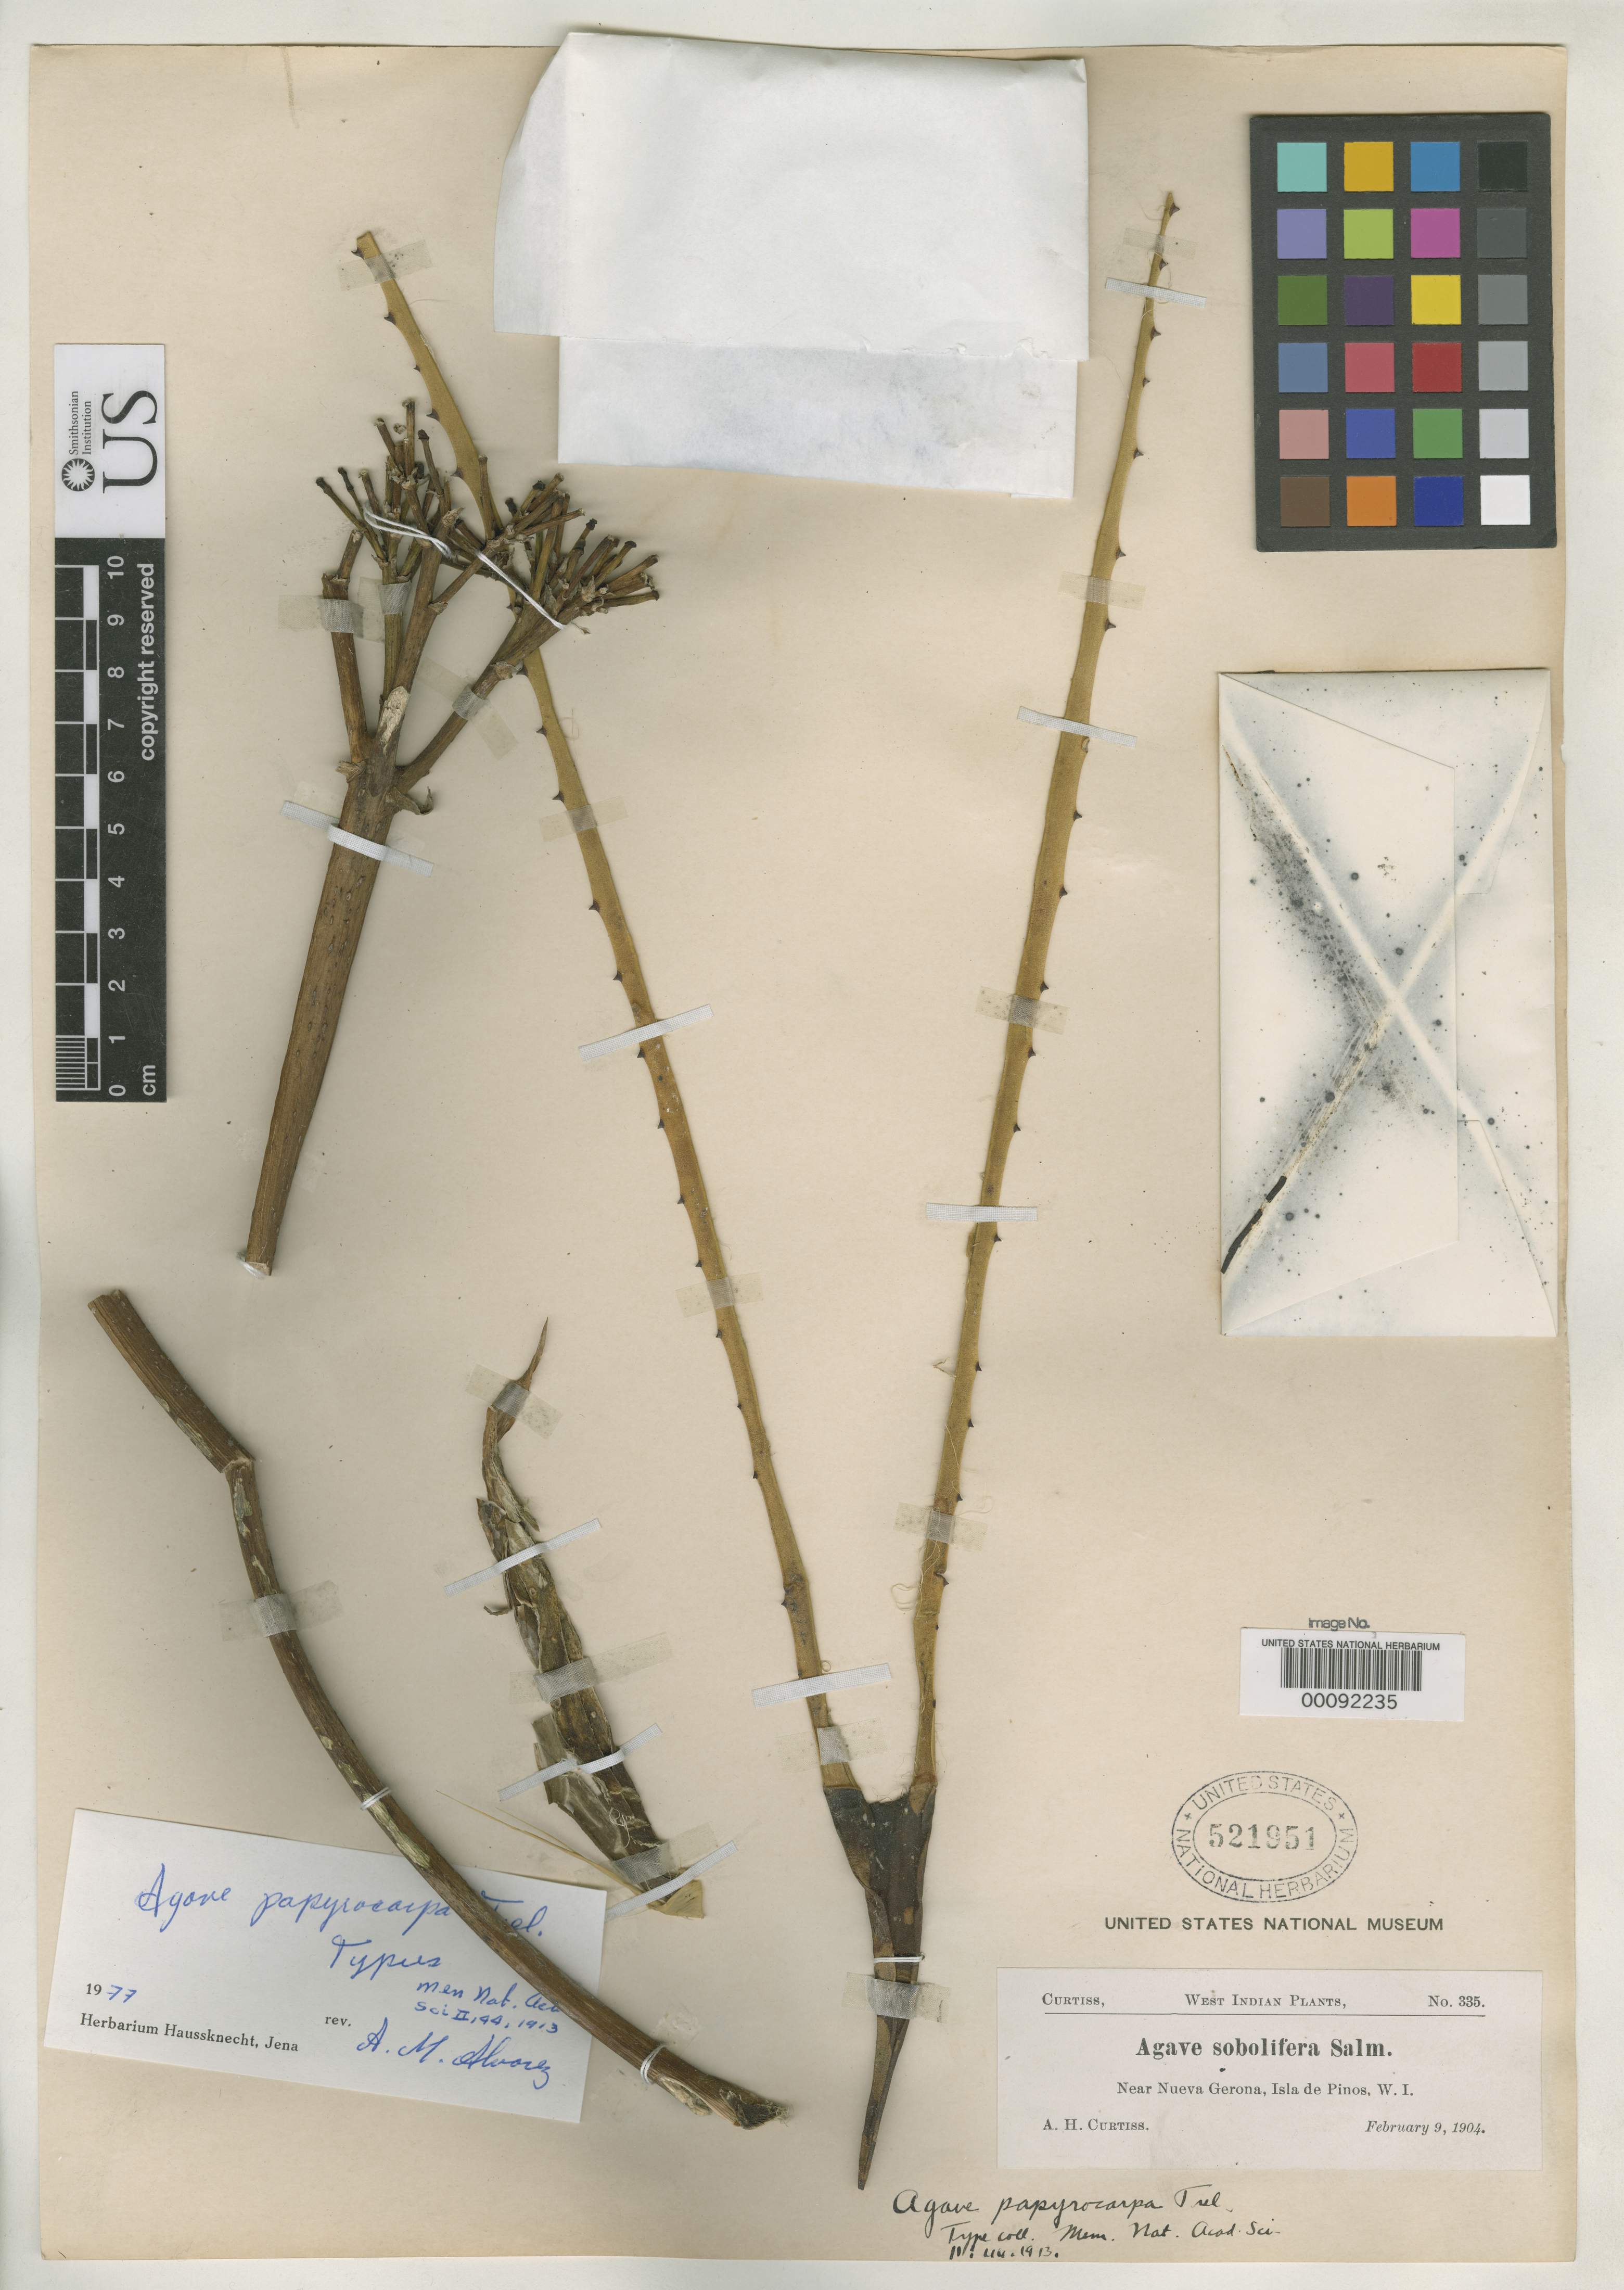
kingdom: Plantae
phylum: Tracheophyta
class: Liliopsida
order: Asparagales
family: Asparagaceae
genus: Agave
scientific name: Agave papyrocarpa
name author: Trel.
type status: Isotype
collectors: A. H. Curtiss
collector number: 335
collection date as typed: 09 Feb 1904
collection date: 1904-02-09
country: Cuba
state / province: Isla de La Juventud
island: Isla de La Juventud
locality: Near Nueva Gerona.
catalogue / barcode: US 521951